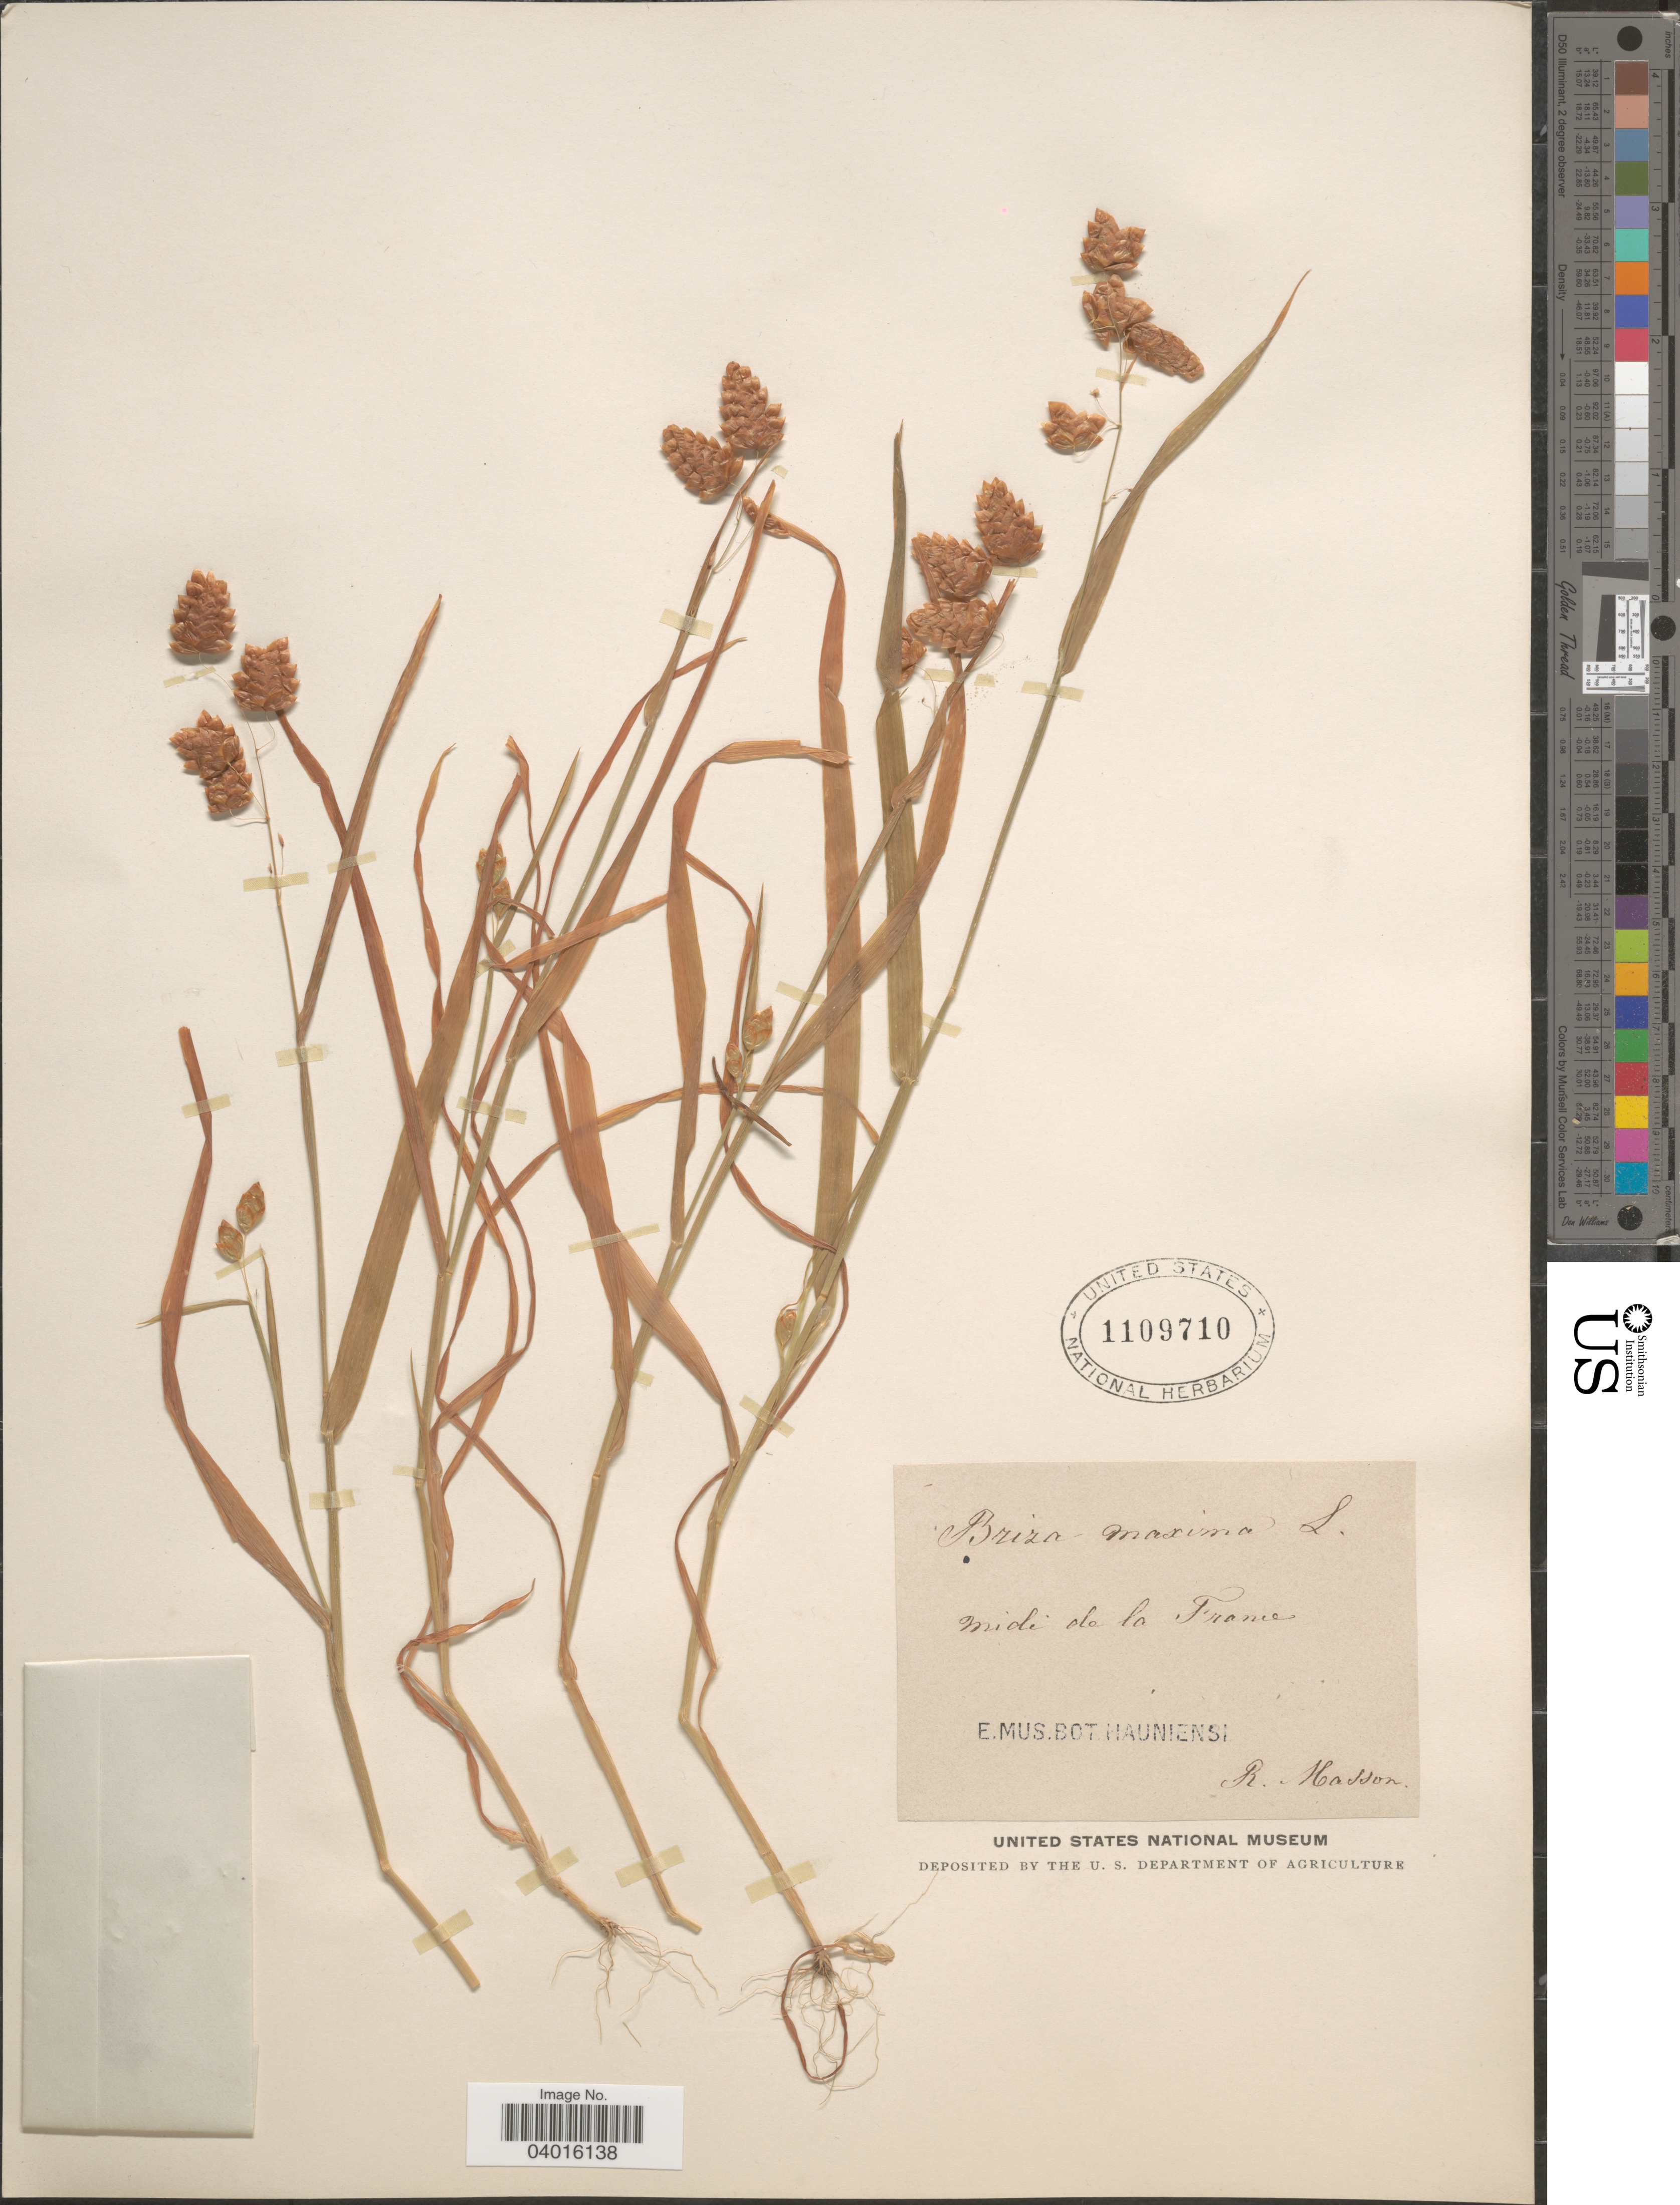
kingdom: Plantae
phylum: Tracheophyta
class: Liliopsida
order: Poales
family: Poaceae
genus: Briza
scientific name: Briza maxima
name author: L.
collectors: R. Hasson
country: France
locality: Mide de la France.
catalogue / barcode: US 1109710